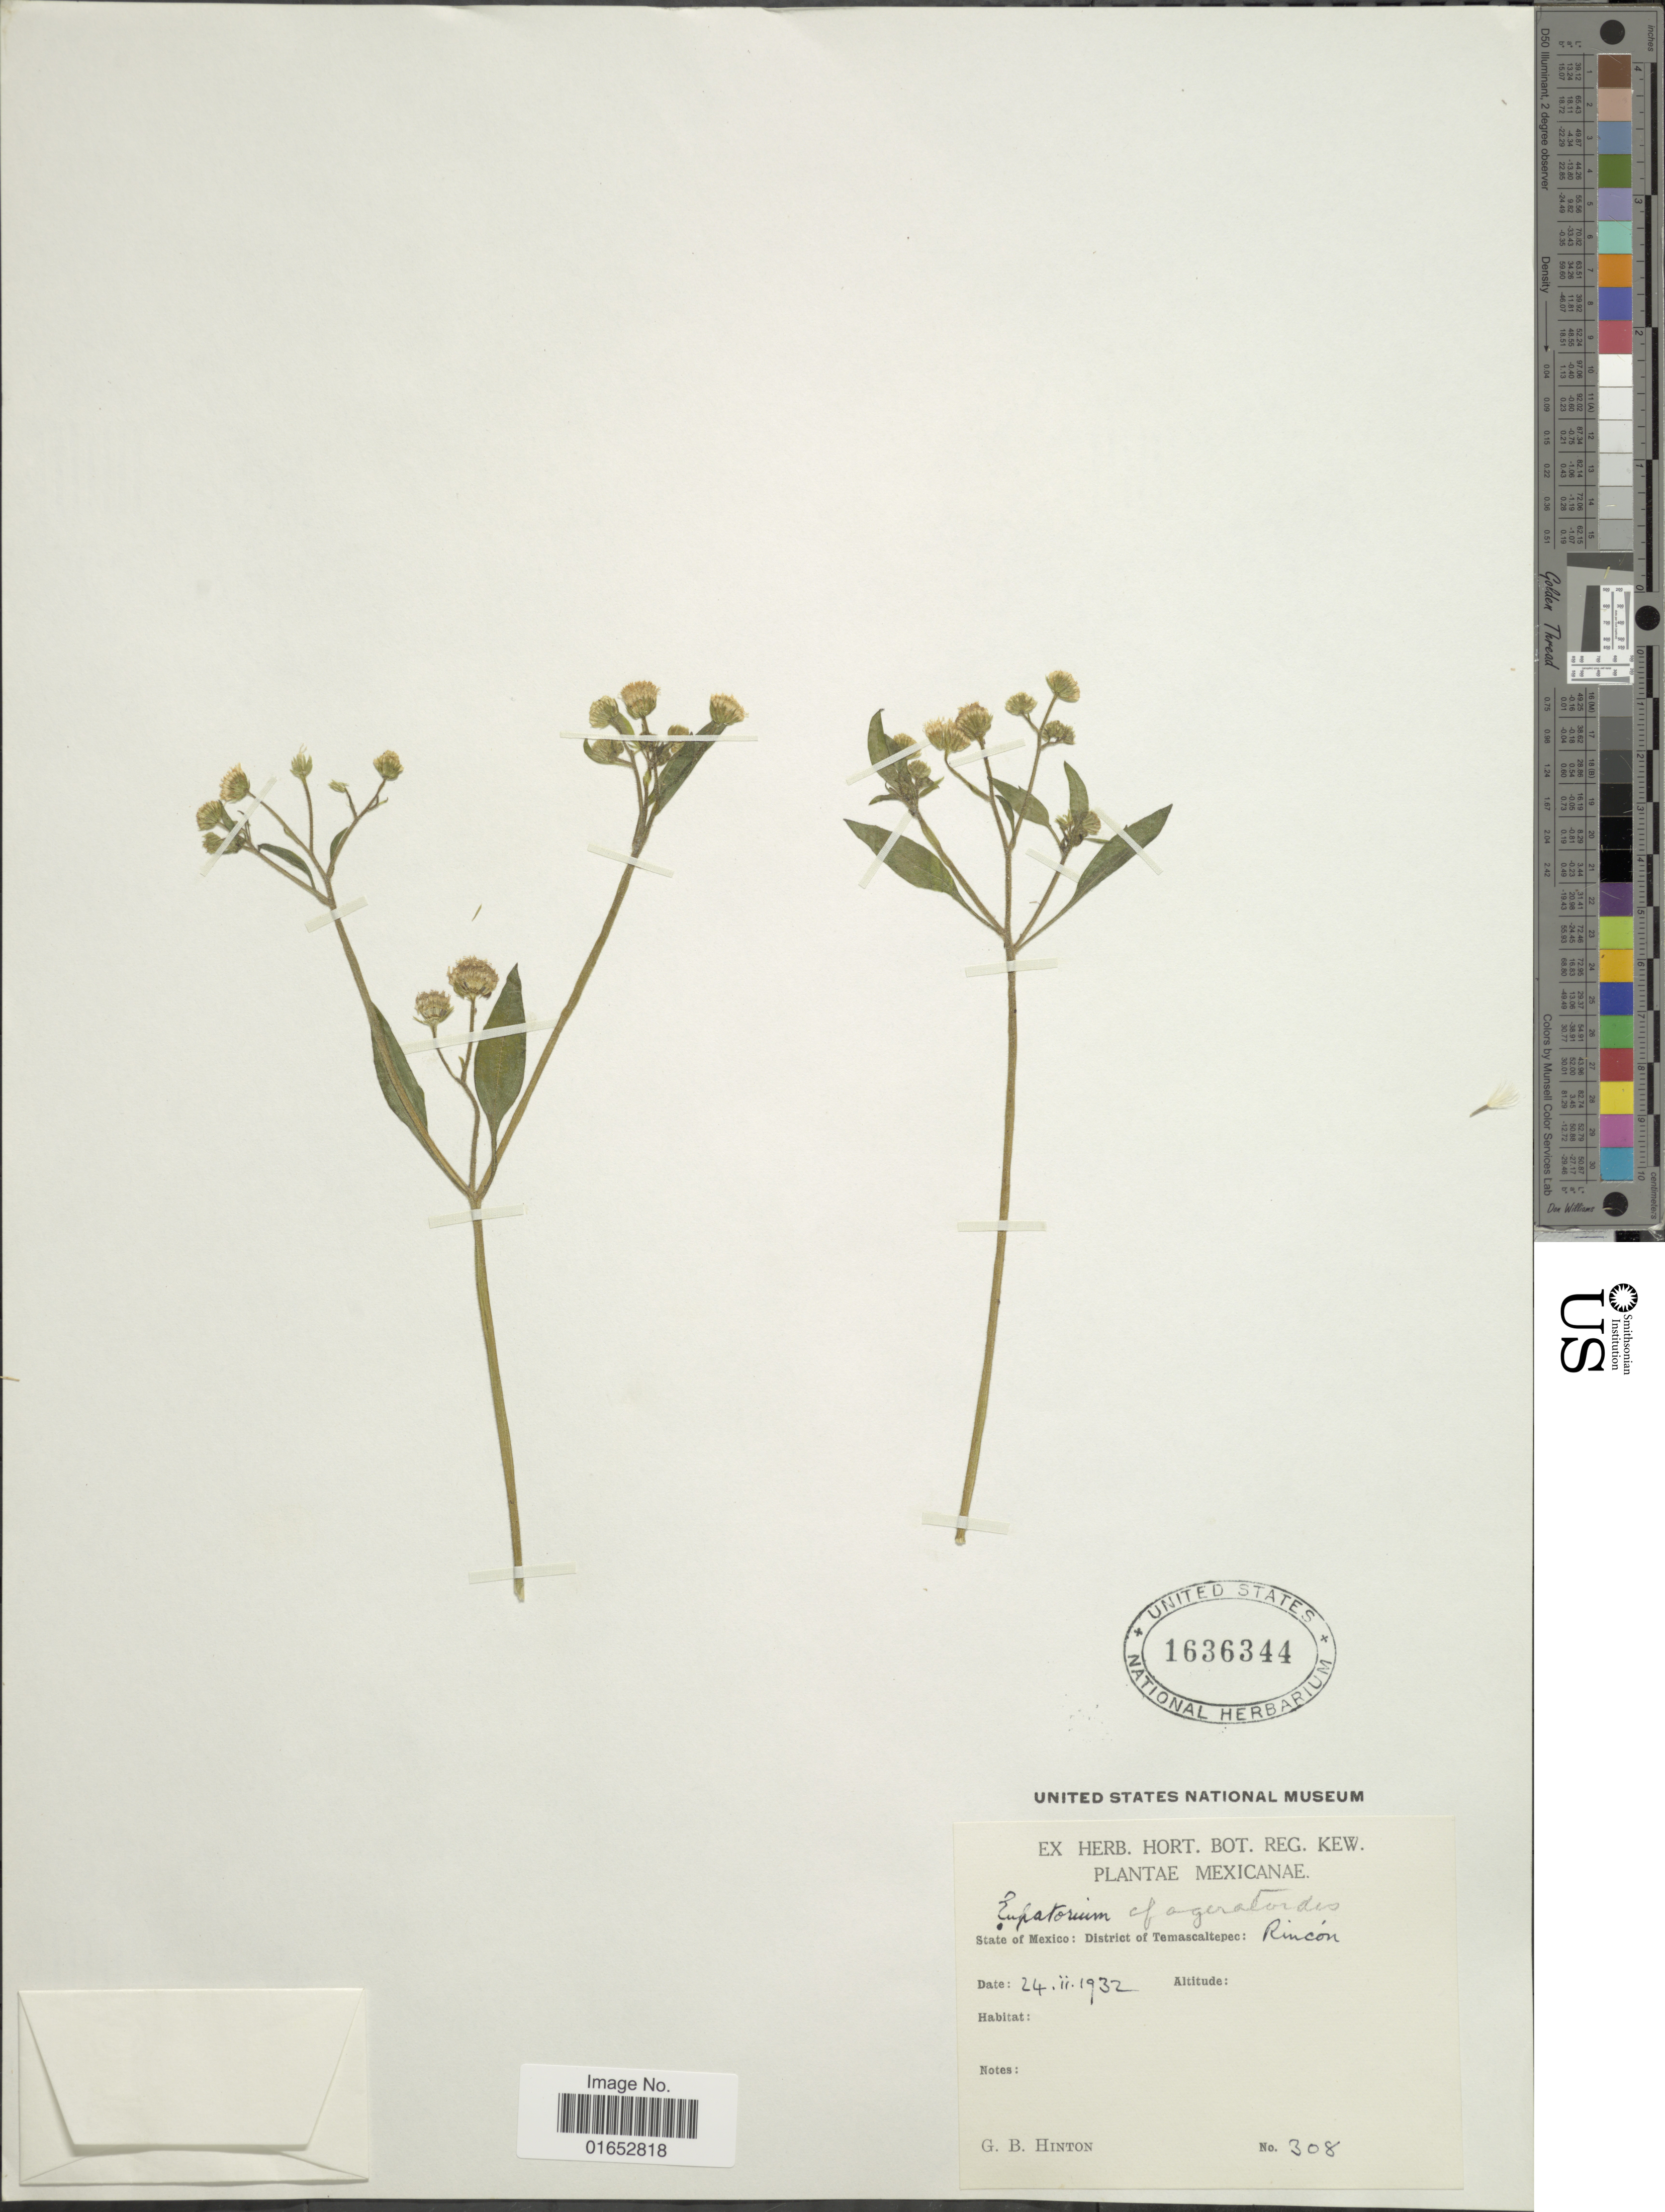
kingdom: Plantae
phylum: Tracheophyta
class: Magnoliopsida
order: Asterales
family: Asteraceae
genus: Alomia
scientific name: Alomia ageratoides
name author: Kunth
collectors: G. B. Hinton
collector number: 308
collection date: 1932-02-24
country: Mexico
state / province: México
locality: District of Temascaltepec: Rincón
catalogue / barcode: US 1636344